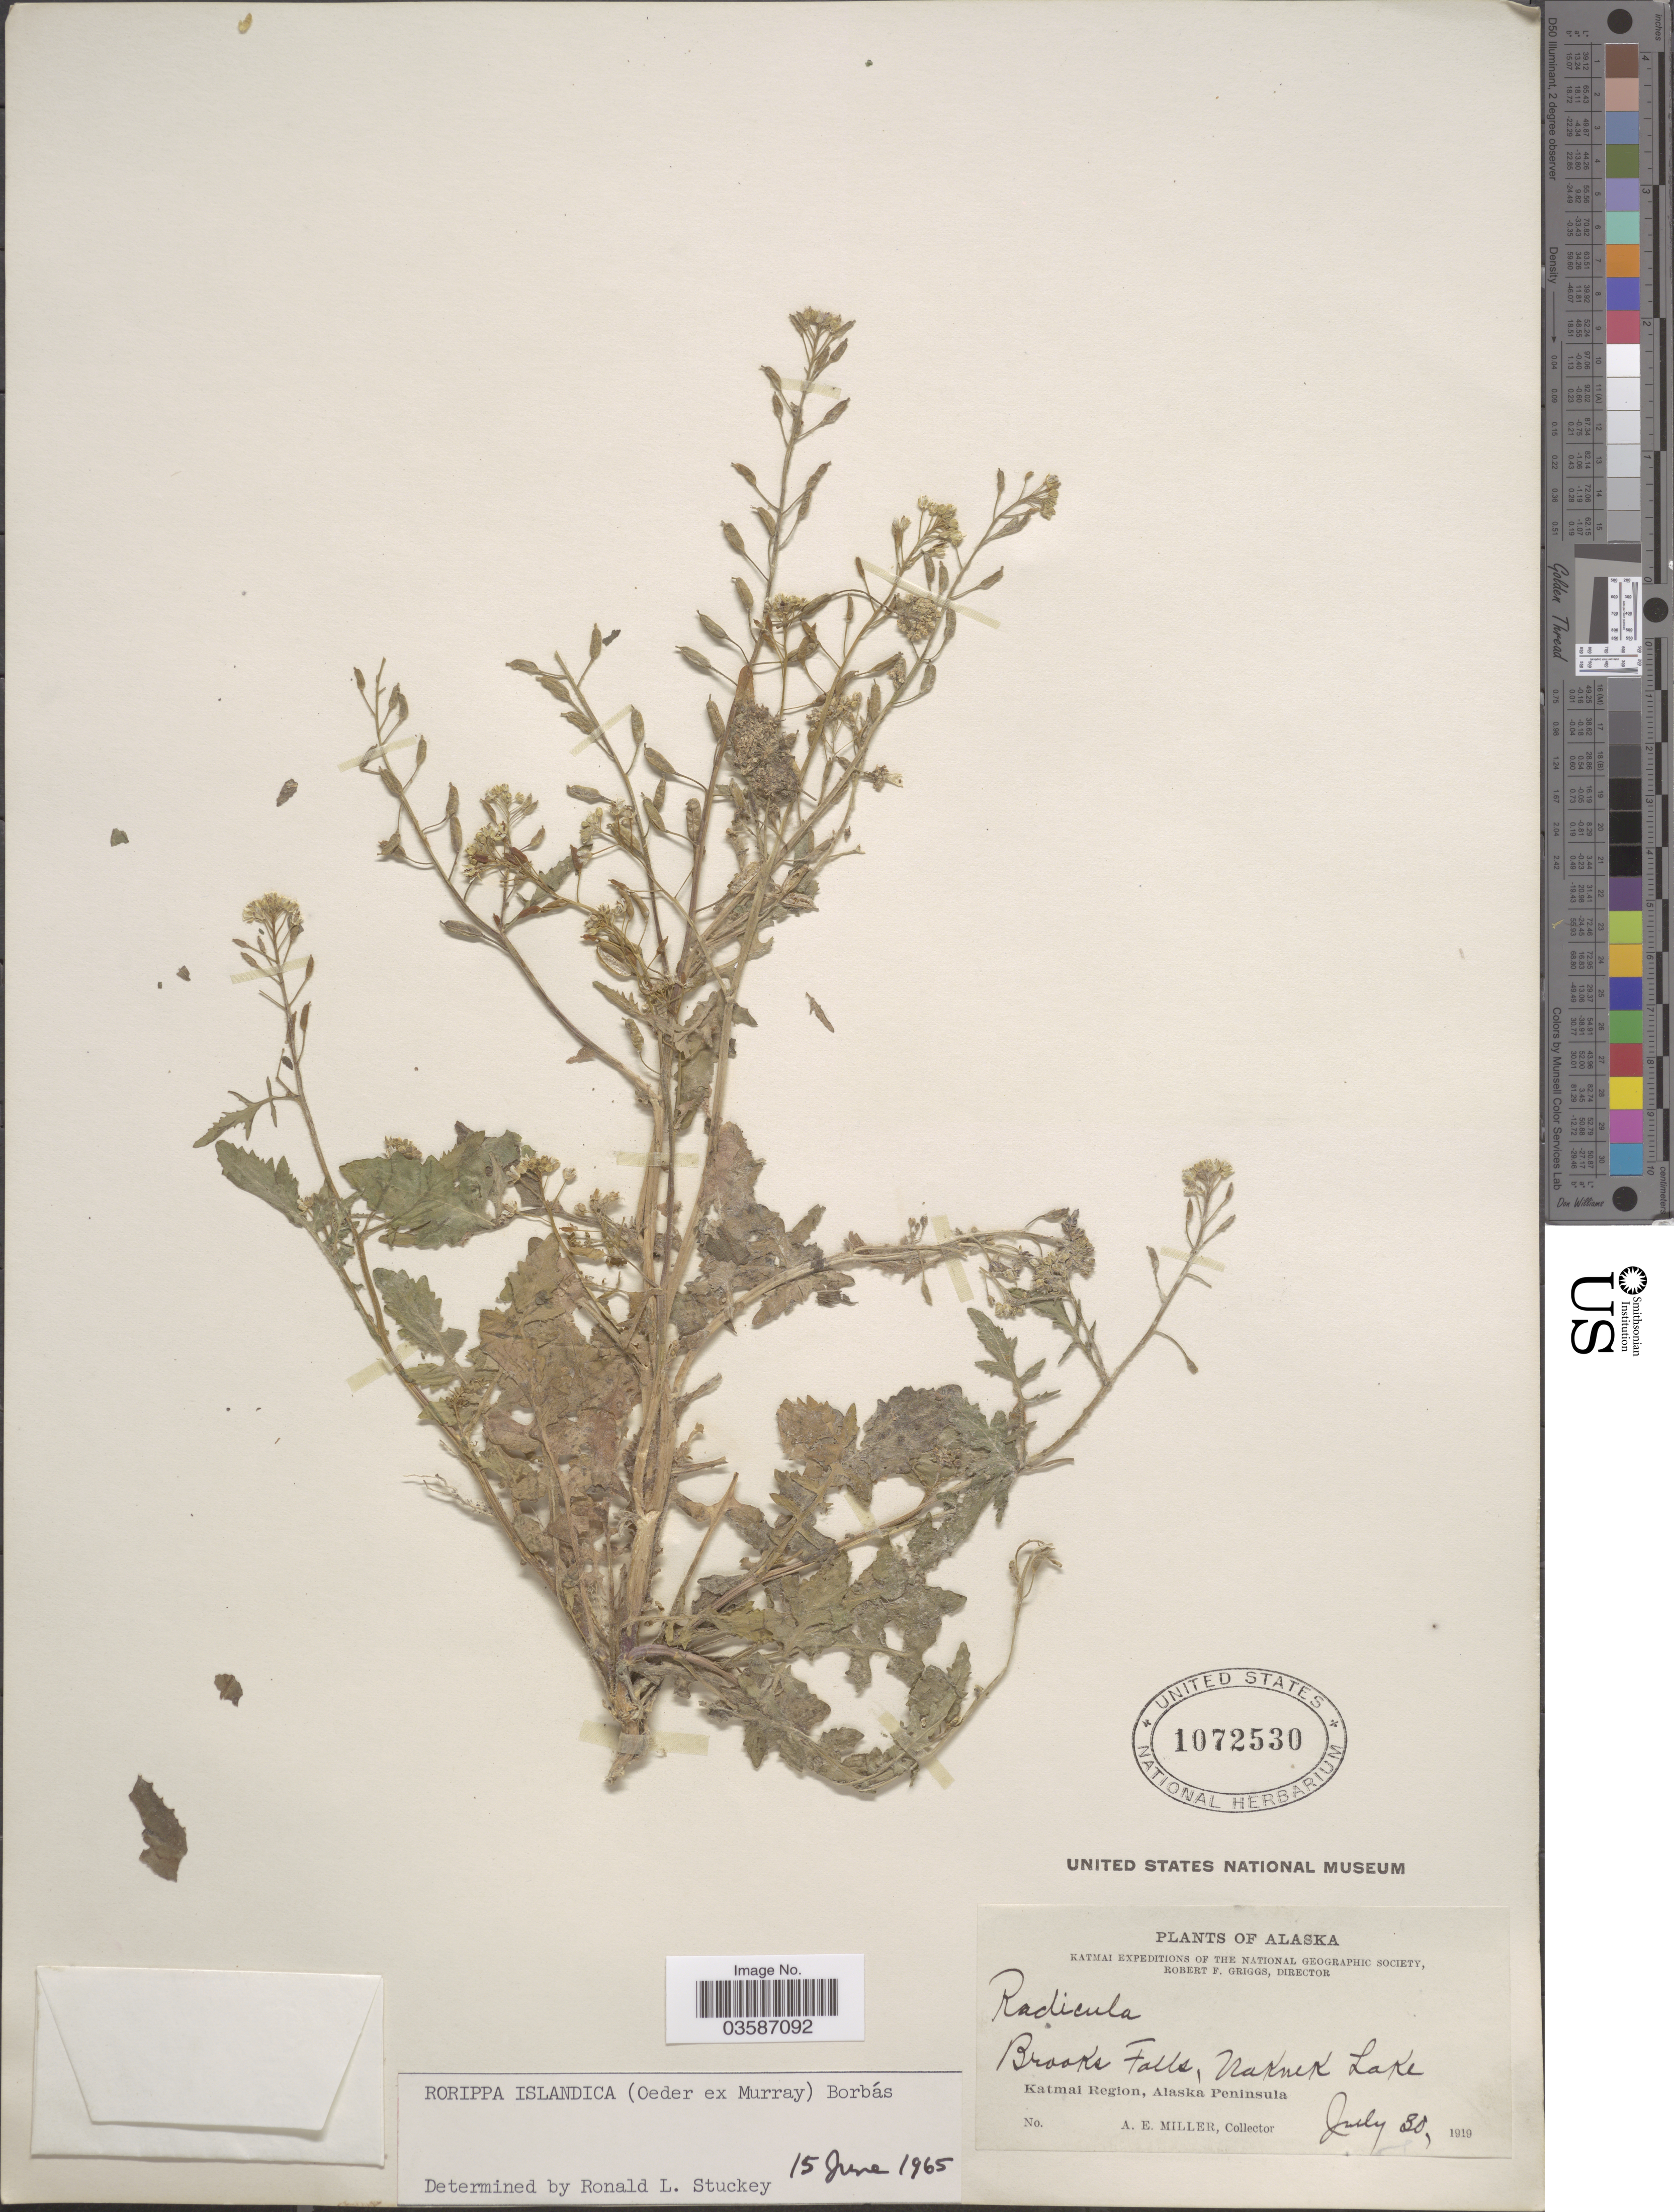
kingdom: Plantae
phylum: Tracheophyta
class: Magnoliopsida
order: Brassicales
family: Brassicaceae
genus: Rorippa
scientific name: Rorippa islandica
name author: (Oeder) Borbás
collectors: A. E. Miller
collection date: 1919-07-30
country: United States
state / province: Alaska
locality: Katmai. Brooks Falls, Naknek Lake. Katmai Region, Alaska Peninsula.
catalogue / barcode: US 1072530